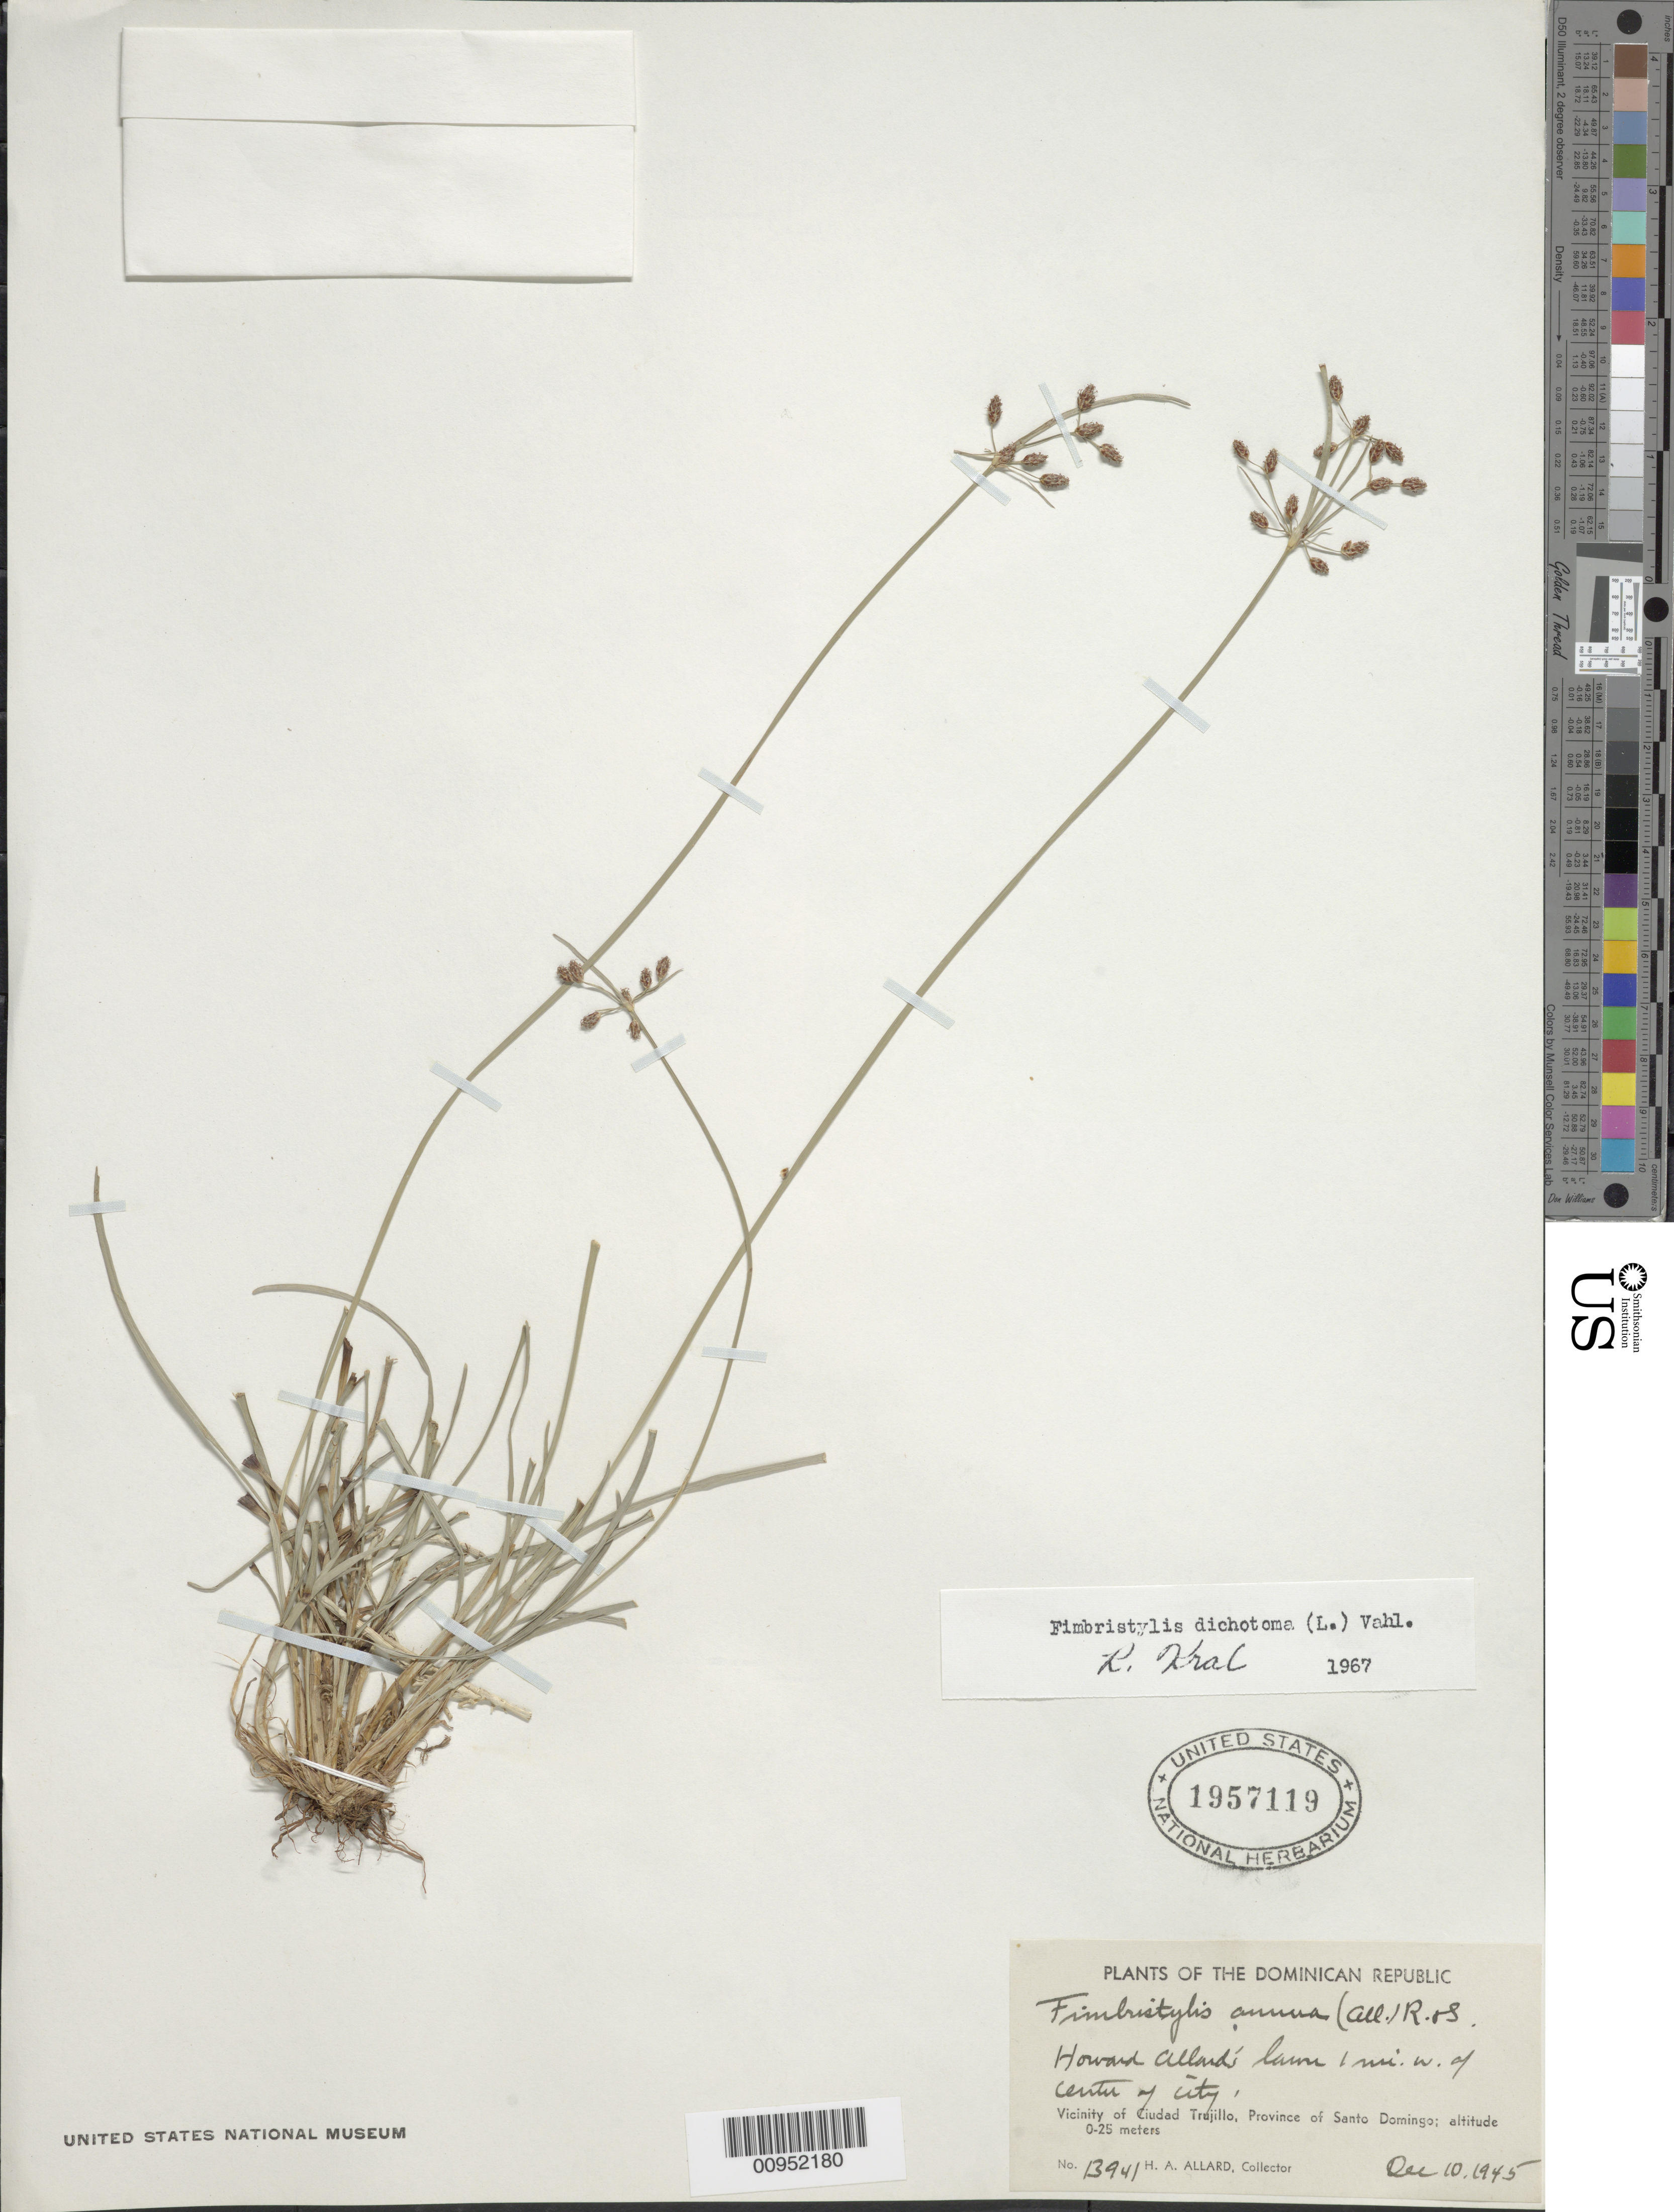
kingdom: Plantae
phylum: Tracheophyta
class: Liliopsida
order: Poales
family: Cyperaceae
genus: Fimbristylis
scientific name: Fimbristylis dichotoma subsp. dichotoma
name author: (L.) Vahl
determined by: Kral, Robert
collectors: H. A. Allard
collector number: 13941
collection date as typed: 10 Dec 1945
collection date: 1945-12-10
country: Dominican Republic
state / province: Santo Domingo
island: Hispaniola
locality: Vicinity of Ciudad Trujillo, Howard Allard's lawn, 1 mi W of center of city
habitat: Lawn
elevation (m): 0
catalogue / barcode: US 1957119